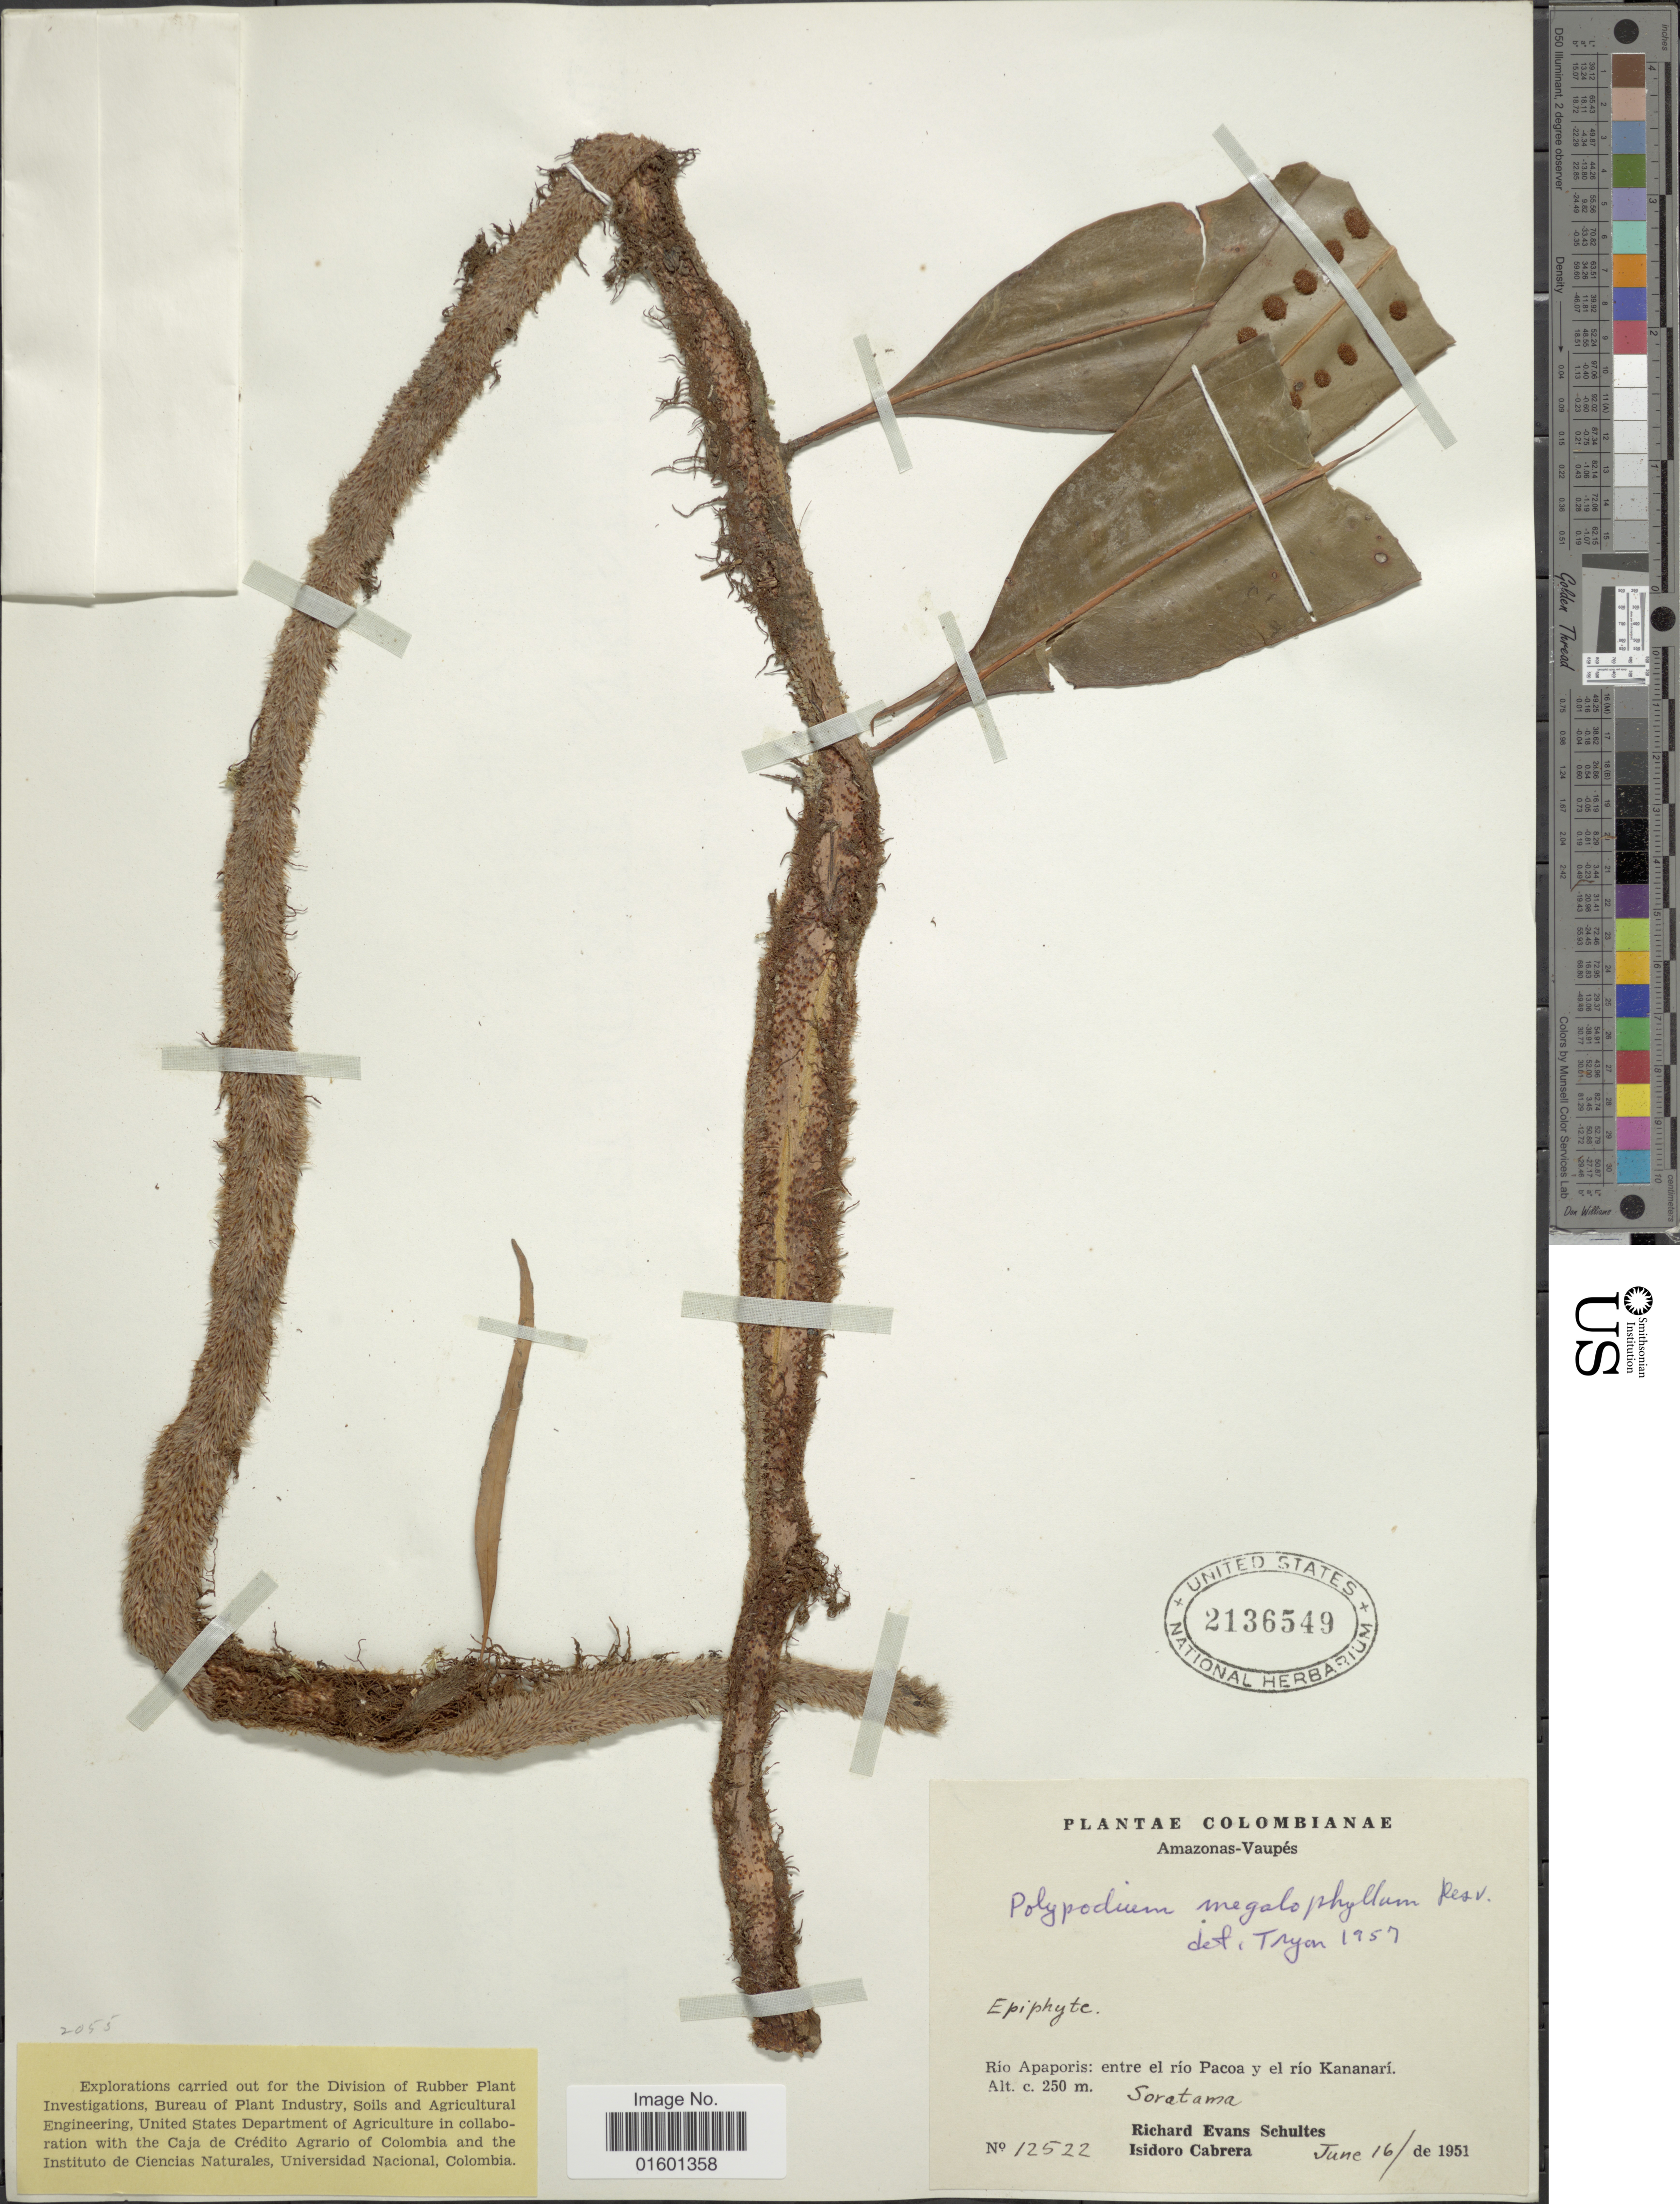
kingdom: Plantae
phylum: Tracheophyta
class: Polypodiopsida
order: Polypodiales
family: Polypodiaceae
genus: Microgramma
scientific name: Microgramma megalophylla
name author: (Desv.) de la Sota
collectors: R. E. Schultes & I. Cabrera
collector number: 12522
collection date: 1951-06-16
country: Colombia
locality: Amazonas - Vaupes, Rio Apaporis: entre el rio Pacoa y el rio Kananari, Soratama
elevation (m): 250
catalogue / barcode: US 2136549